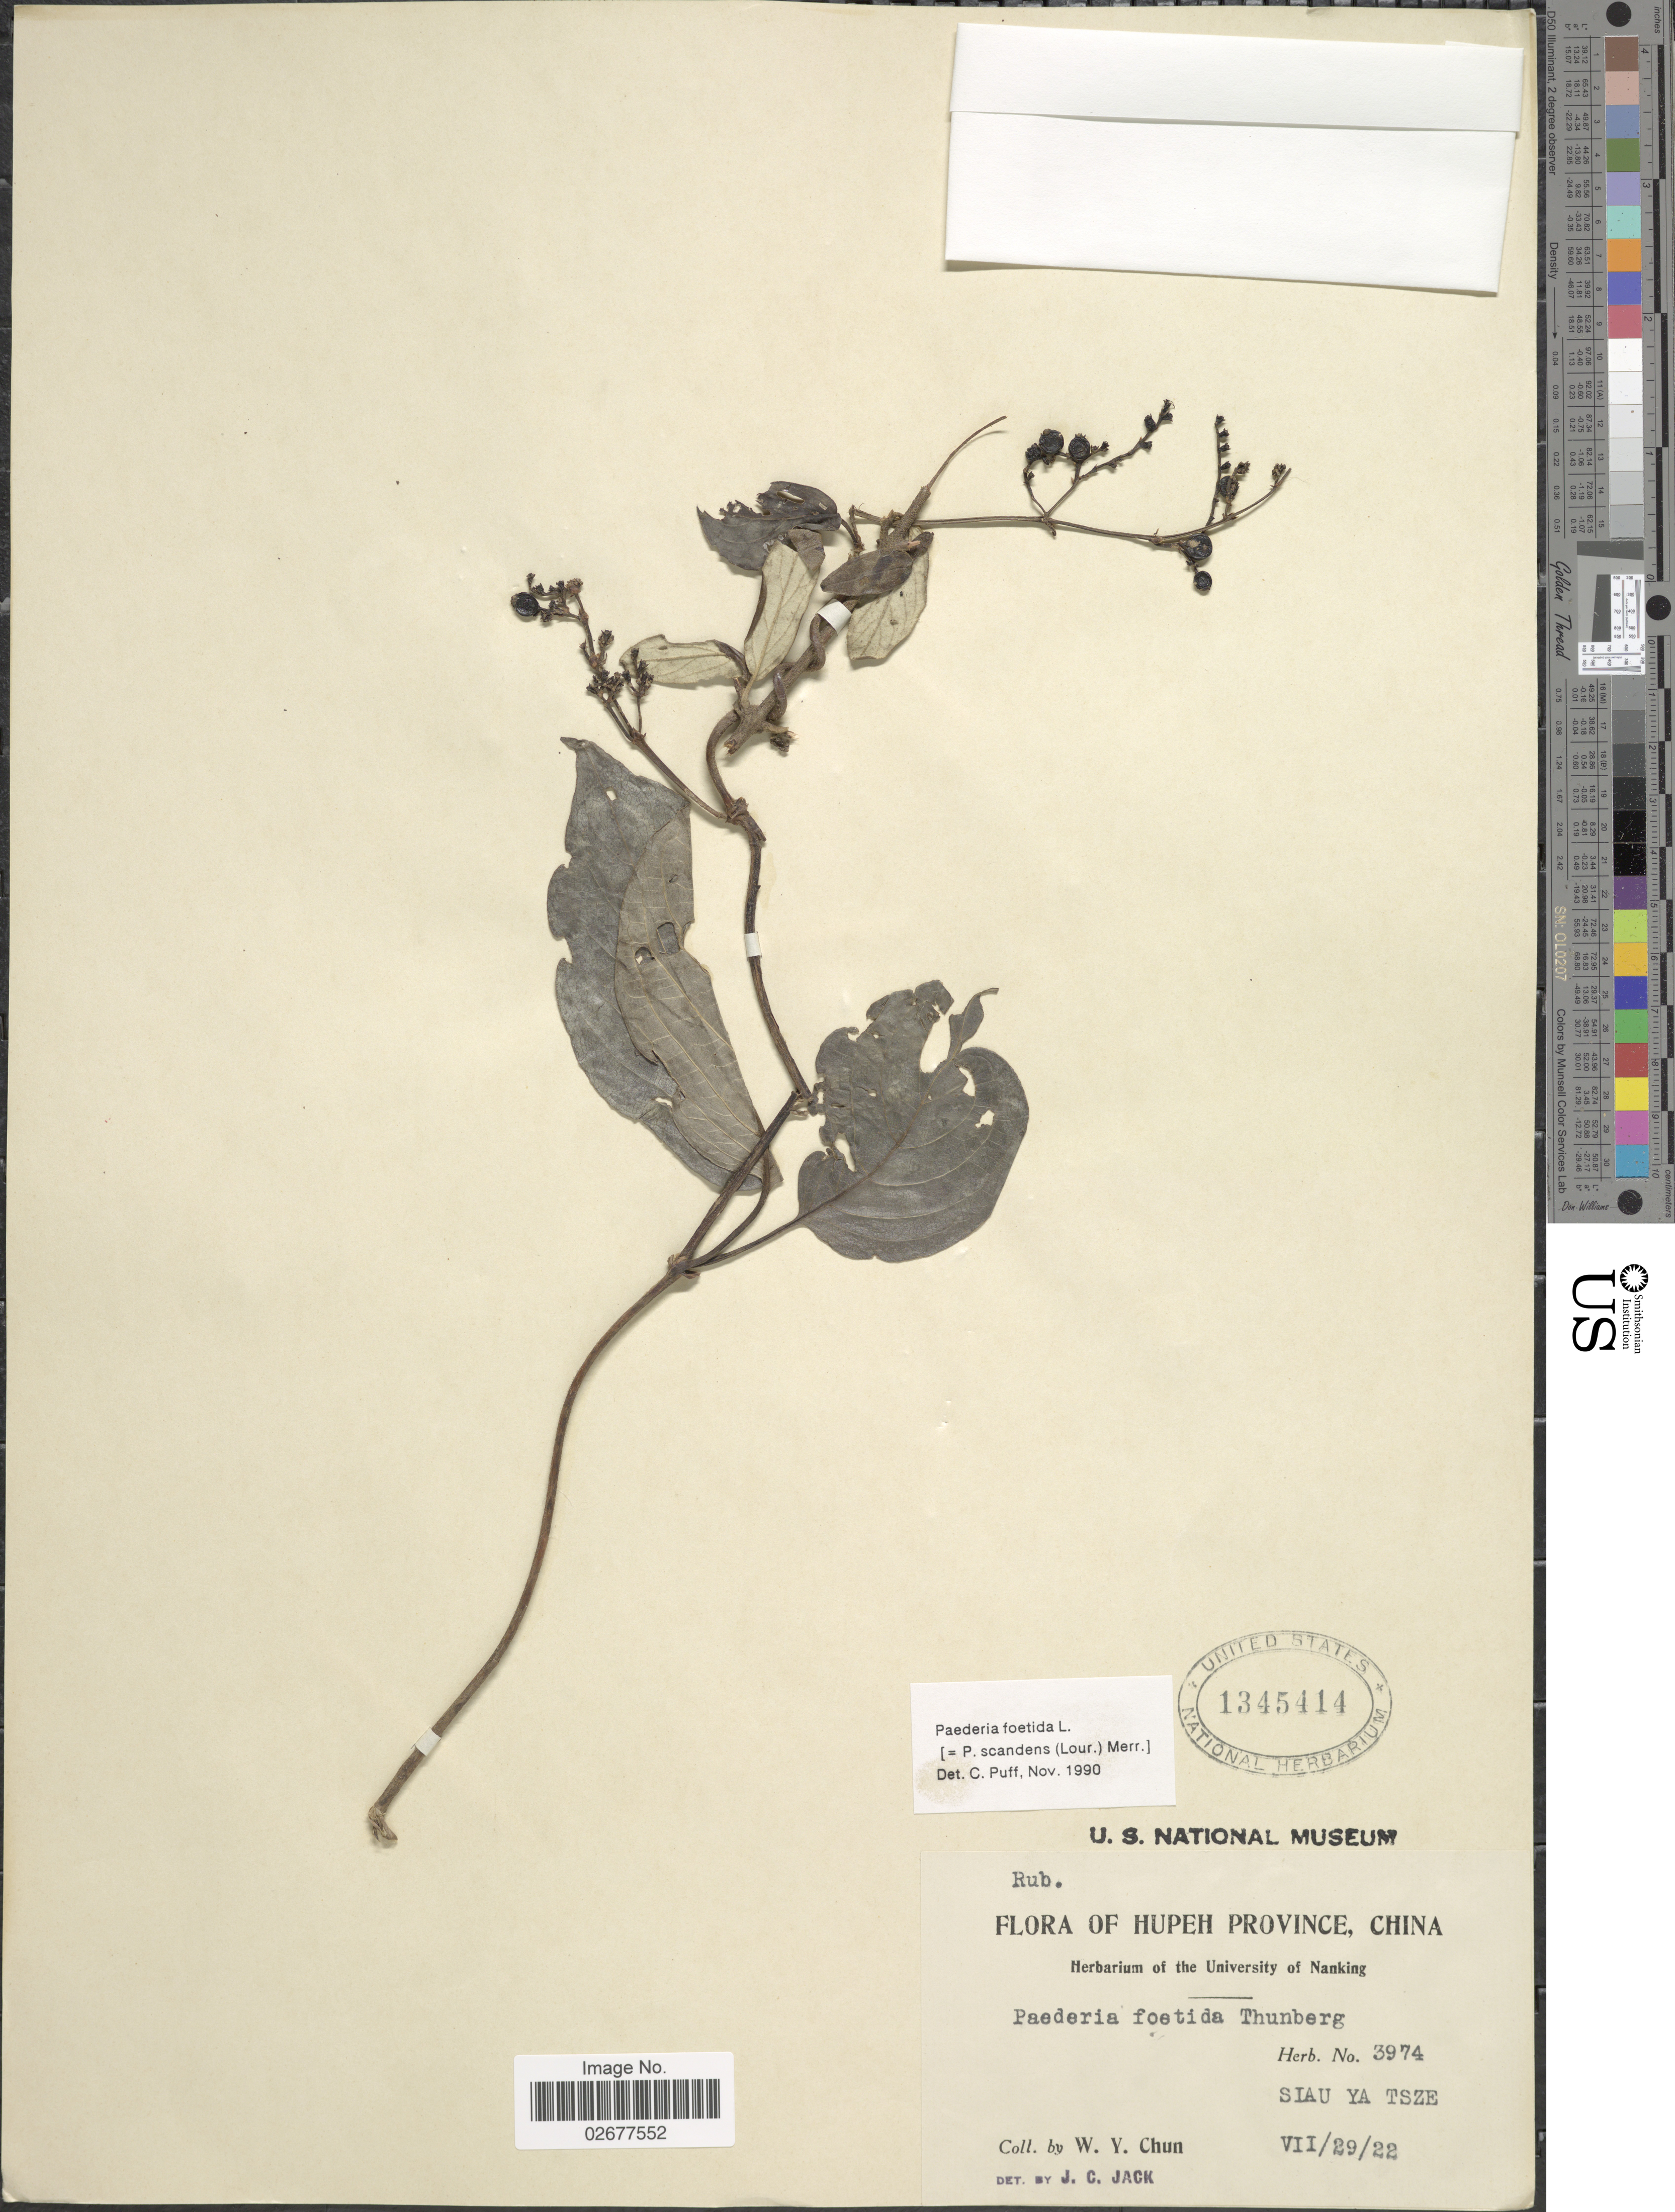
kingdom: Plantae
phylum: Tracheophyta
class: Magnoliopsida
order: Gentianales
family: Rubiaceae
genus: Paederia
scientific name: Paederia foetida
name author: Wall.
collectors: W. Y. Chun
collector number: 3974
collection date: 1922-07-29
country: China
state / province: Hubei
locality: Hupeh Province. Siau Ya Tsze.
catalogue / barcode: US 1345414